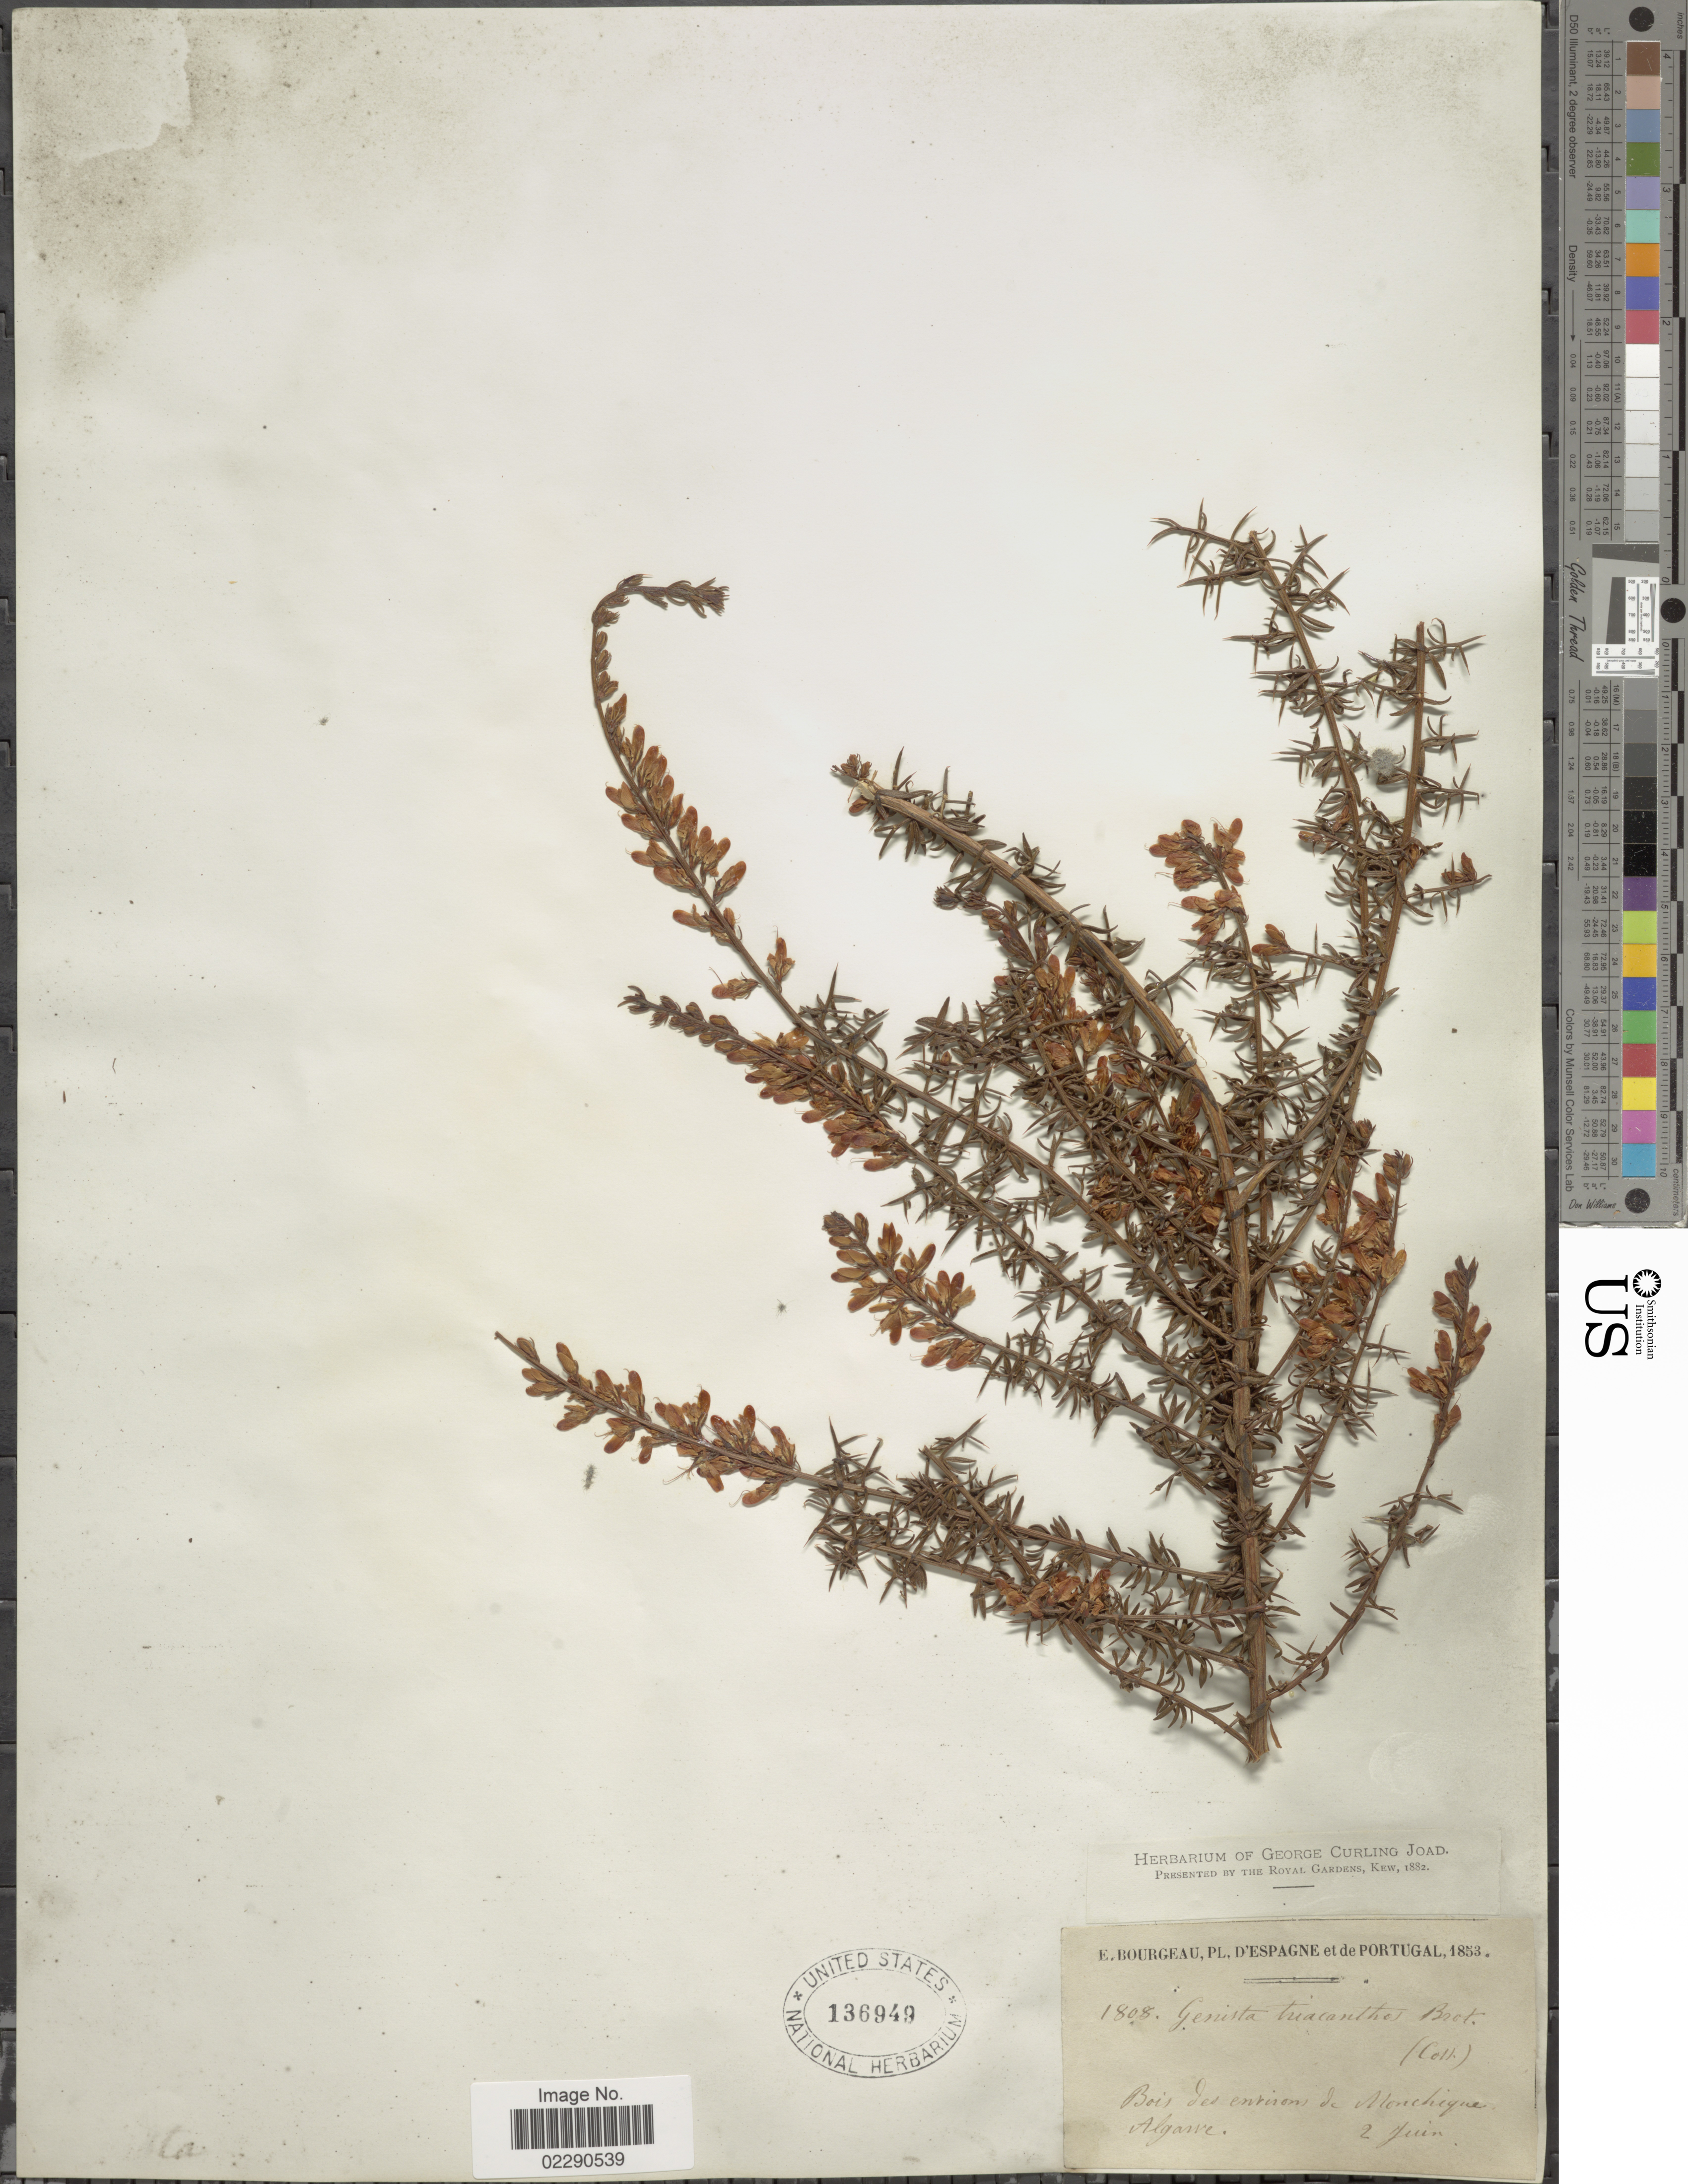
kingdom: Plantae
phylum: Tracheophyta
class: Magnoliopsida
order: Fabales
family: Fabaceae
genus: Genista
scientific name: Genista triacanthos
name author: Brot.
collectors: E. Bourgeau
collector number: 1808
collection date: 1853-06-02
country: Spain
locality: Espagne, bois des environs de Monchique, Algarve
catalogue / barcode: US 136949